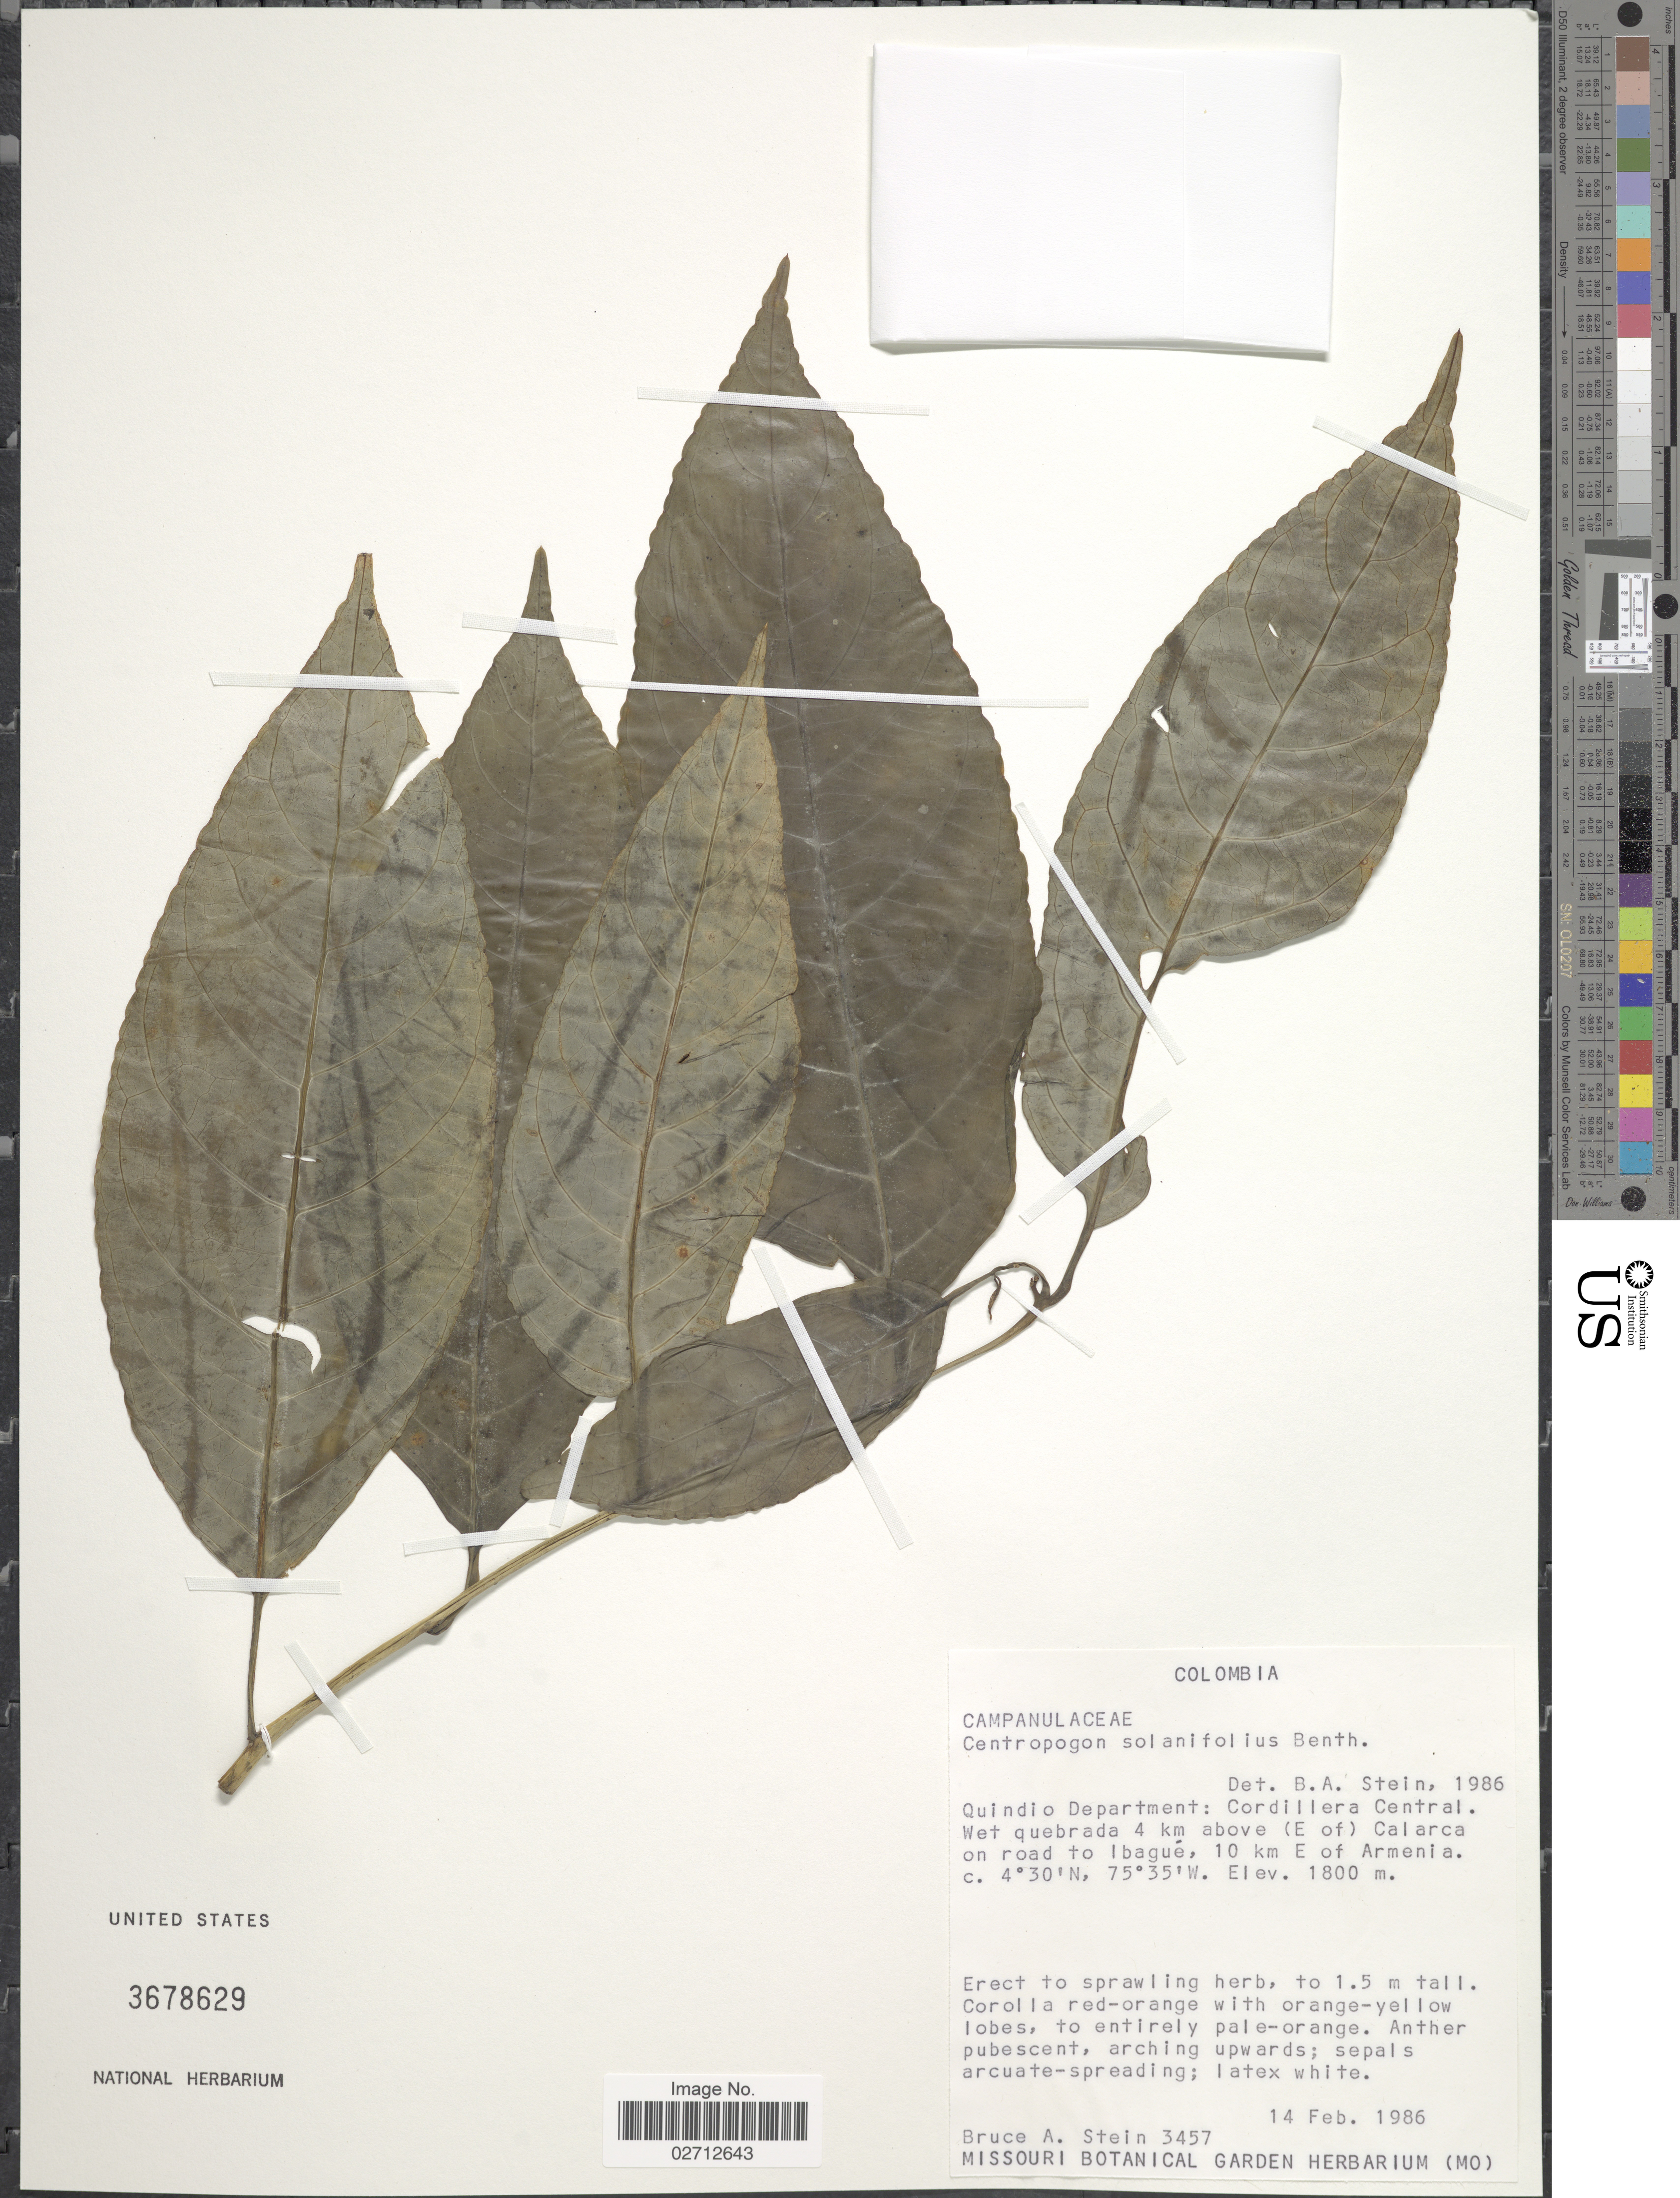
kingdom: Plantae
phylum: Tracheophyta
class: Magnoliopsida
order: Asterales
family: Campanulaceae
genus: Centropogon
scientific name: Centropogon solanifolius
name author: Benth.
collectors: B. A. Stein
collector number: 3457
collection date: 1986-02-14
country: Colombia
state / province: Quindío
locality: Quindio Department: Cordillera Central. Wet quebrada 4 km above (E. of) Calarca on road to Ibagué, 10 km E of Armenia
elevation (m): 1800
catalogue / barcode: US 3678629